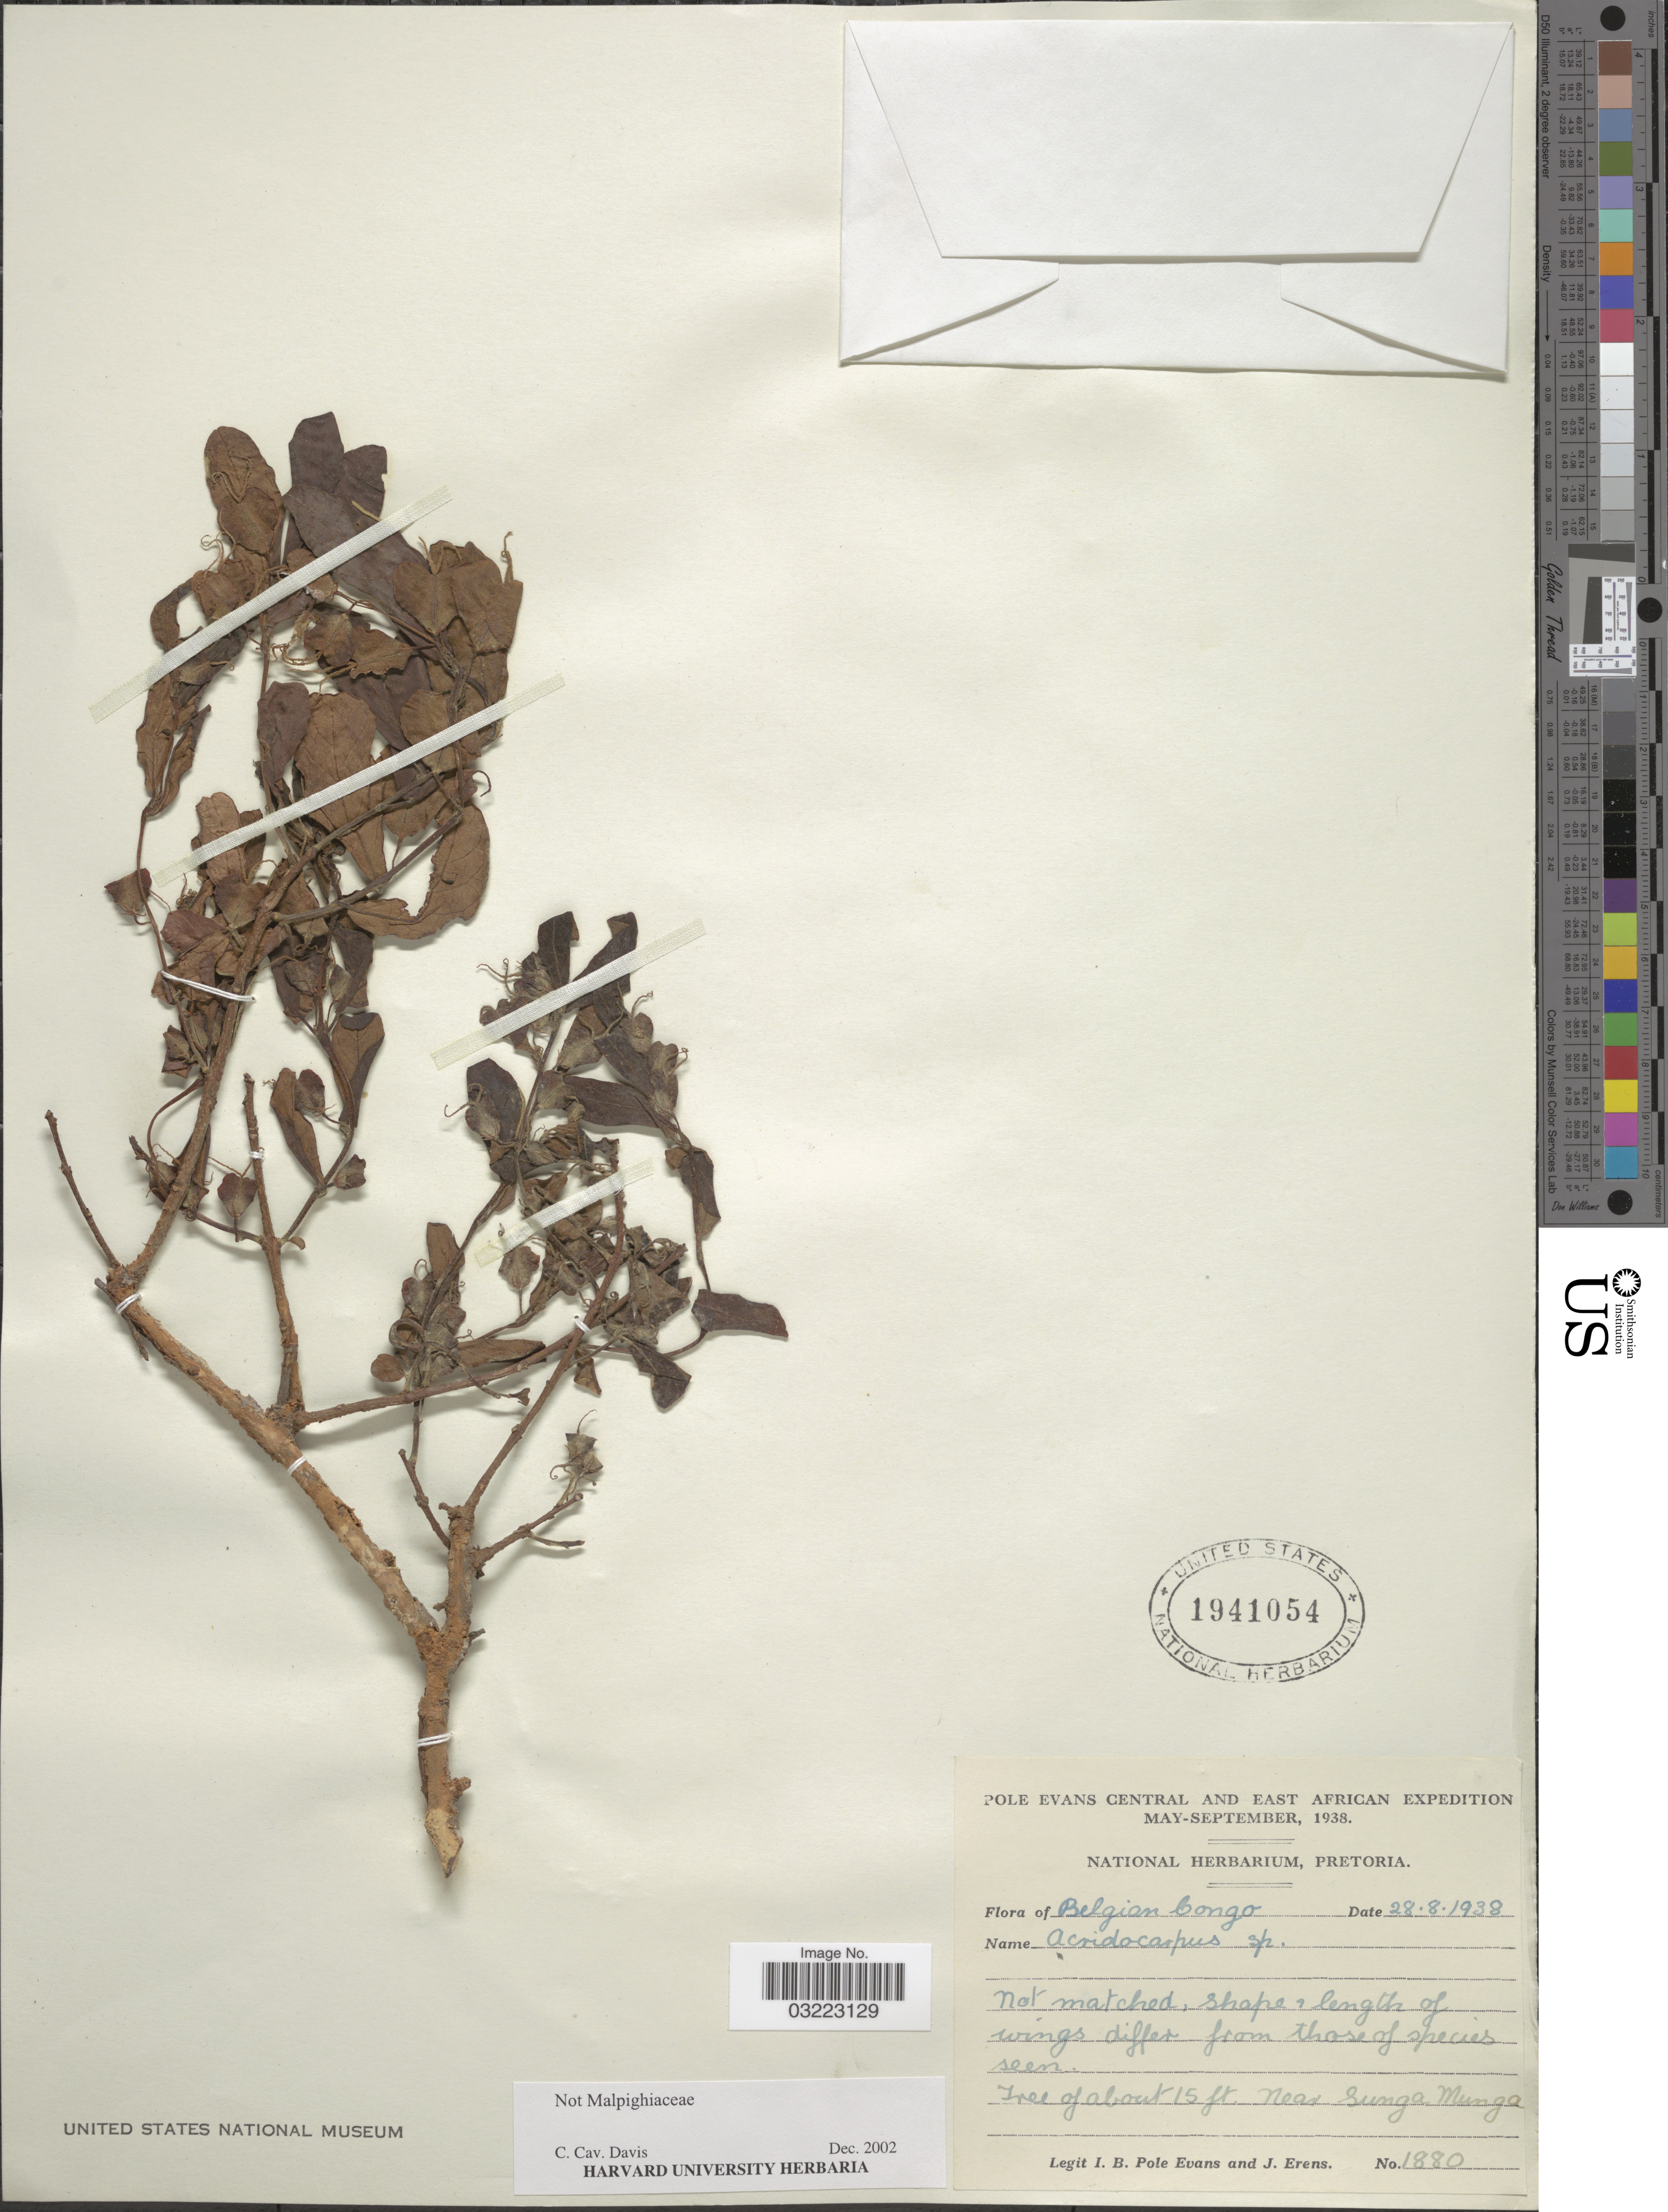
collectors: I. B. Pole-Evans & J. Erens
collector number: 1880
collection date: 1938-08-28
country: Congo, Democratic Republic of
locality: Central and East Africa. Belgican Congo. Near Sunga Munga.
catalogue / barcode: US 1941054